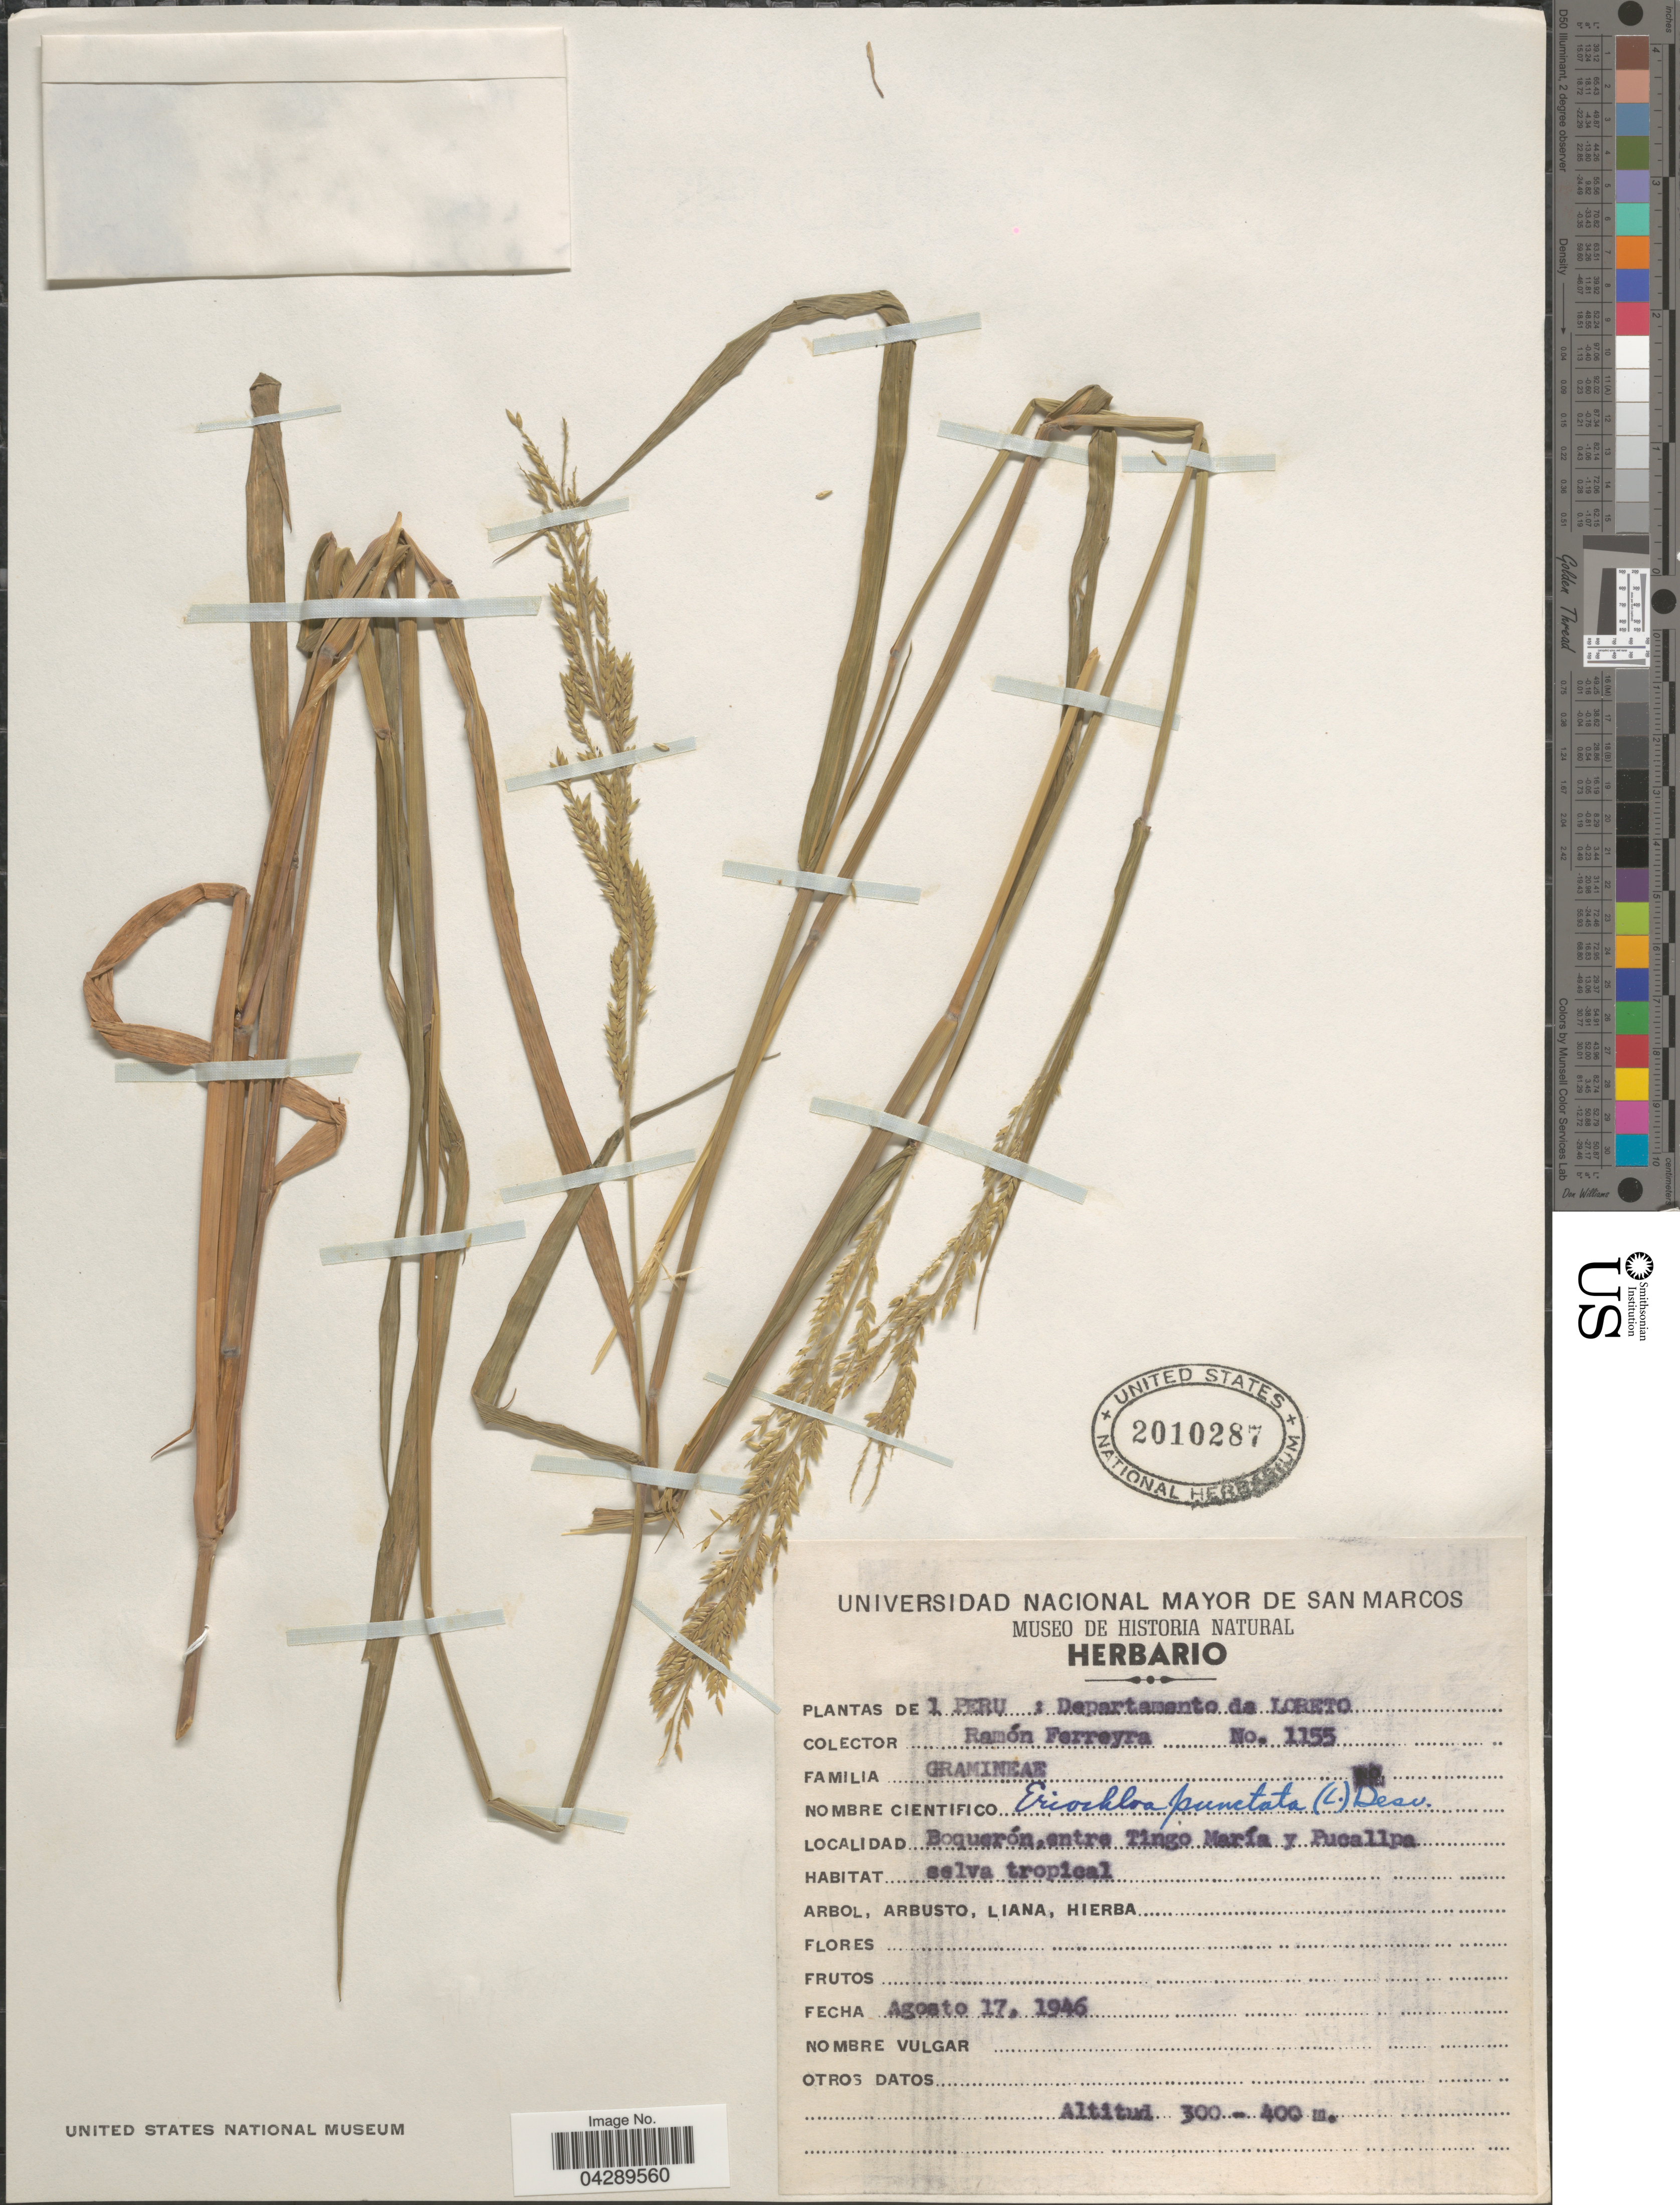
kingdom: Plantae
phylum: Tracheophyta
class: Liliopsida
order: Poales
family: Poaceae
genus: Eriochloa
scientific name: Eriochloa punctata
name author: (L.) Desv. ex Ham.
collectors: R. A. Ferreyra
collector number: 1155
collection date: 1946-08-17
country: Peru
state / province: Loreto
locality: Departamento de Loreto. Boquerón,entre Tingo María y Pucallpa.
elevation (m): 300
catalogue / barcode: US 2010287